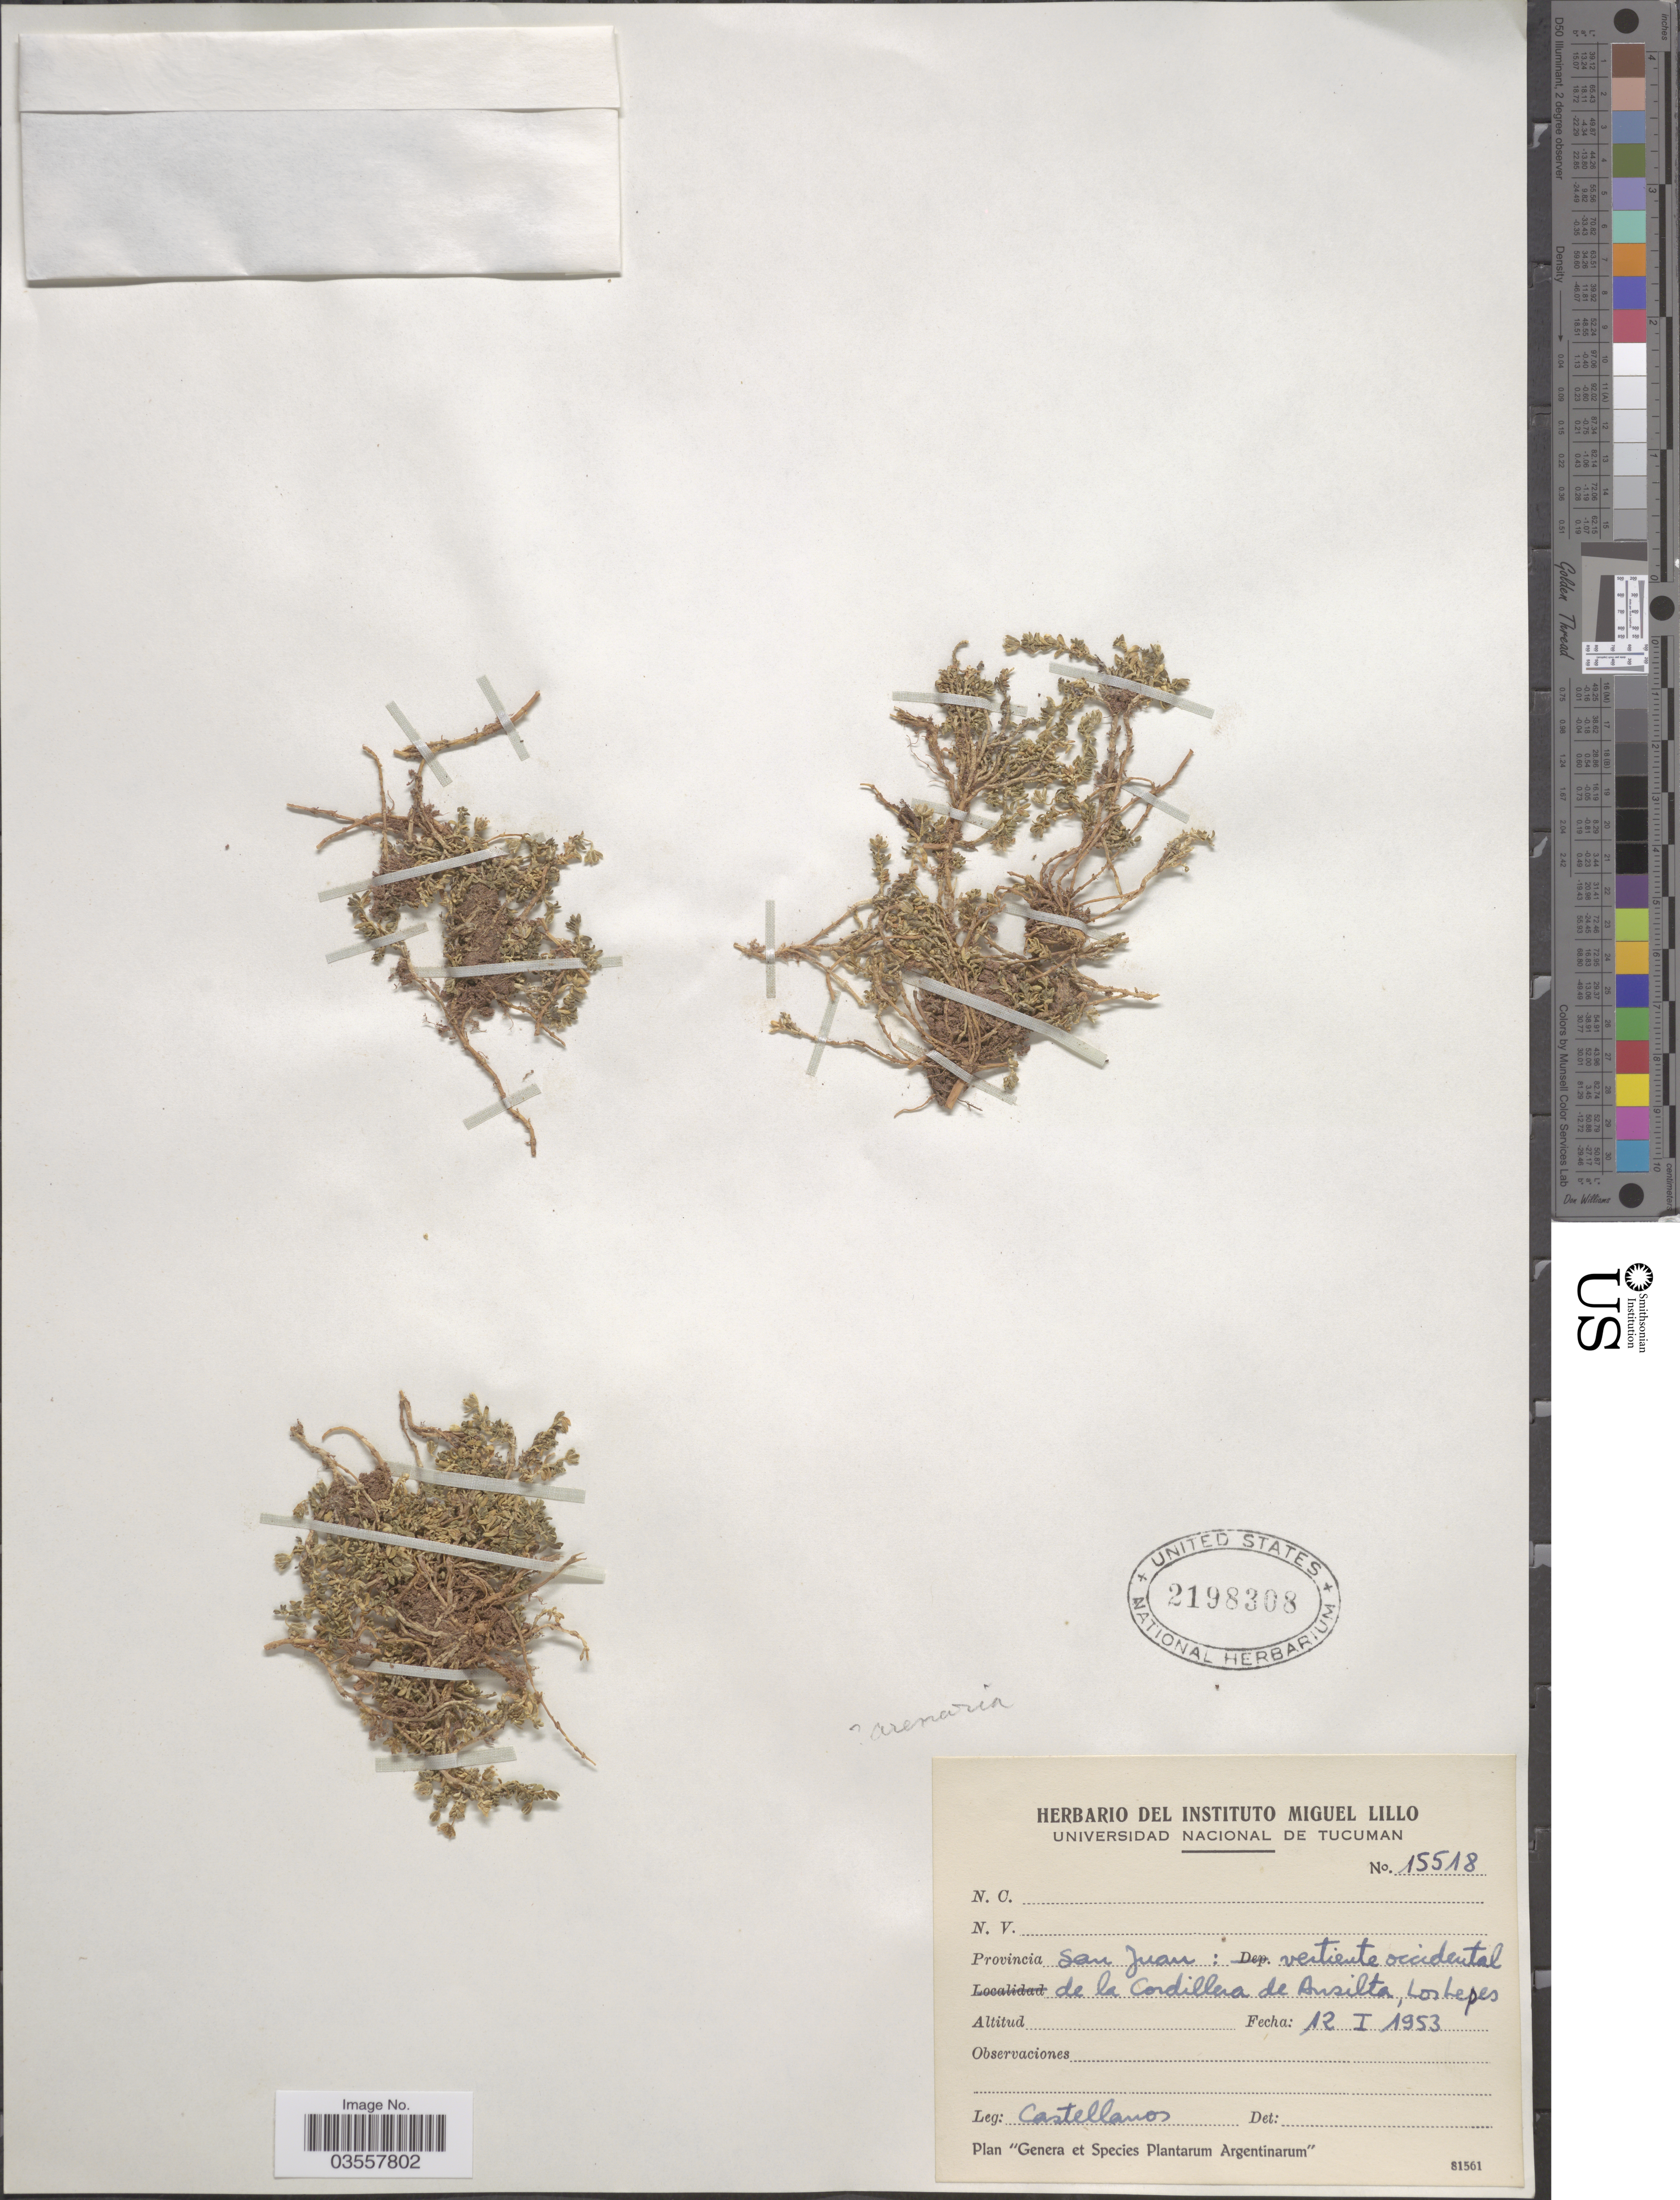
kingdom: Plantae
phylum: Tracheophyta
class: Magnoliopsida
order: Caryophyllales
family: Caryophyllaceae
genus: Arenaria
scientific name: Arenaria sp.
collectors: -- Castellanos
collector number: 15518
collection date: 1953-01-12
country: Argentina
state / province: San Juan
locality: Vertiente occidental de la Cordillera de Ansilta, Los Lepes.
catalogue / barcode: US 2198308